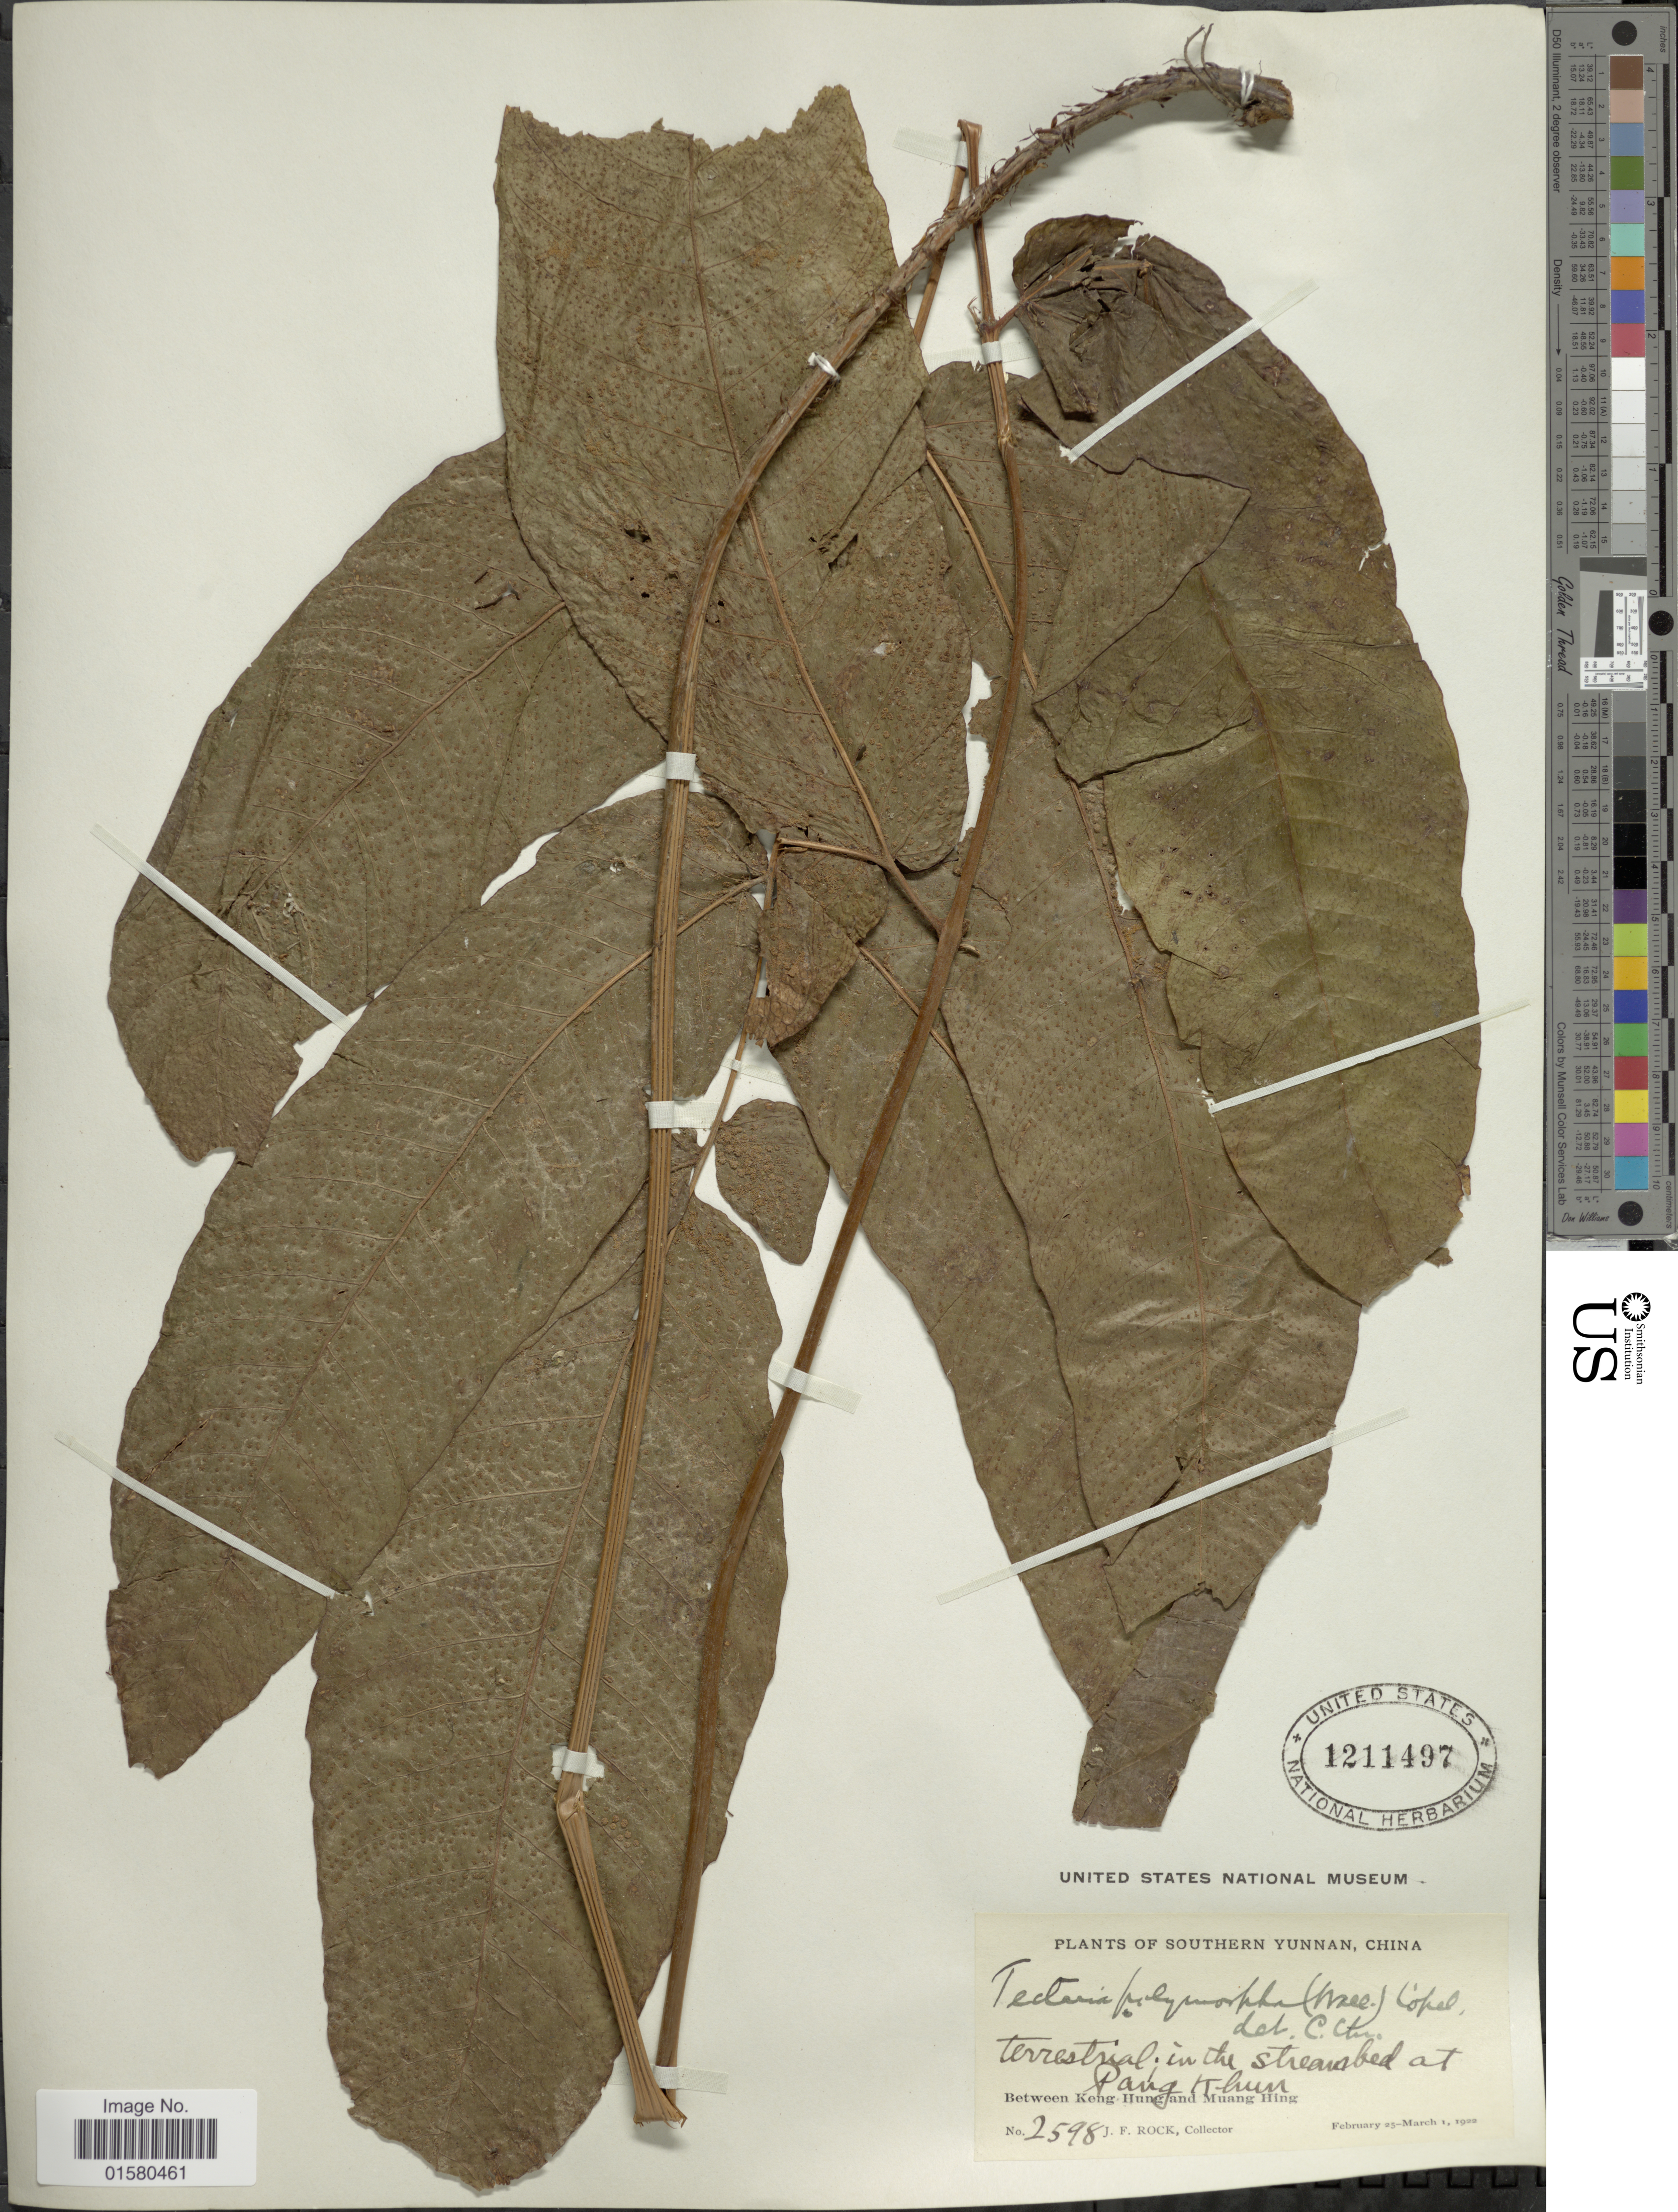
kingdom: Plantae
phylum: Tracheophyta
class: Polypodiopsida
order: Polypodiales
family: Tectariaceae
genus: Tectaria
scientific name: Tectaria polymorpha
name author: (Wall. ex Hook.) Copel.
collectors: J. Rock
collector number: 2598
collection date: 1922-02-25/1922-03-01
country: China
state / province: Yunnan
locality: Southern Yunnan, china, Terrestrial in the streambed at Pang Khun, Between Keng Hung and Muang Hing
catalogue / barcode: US 1211497